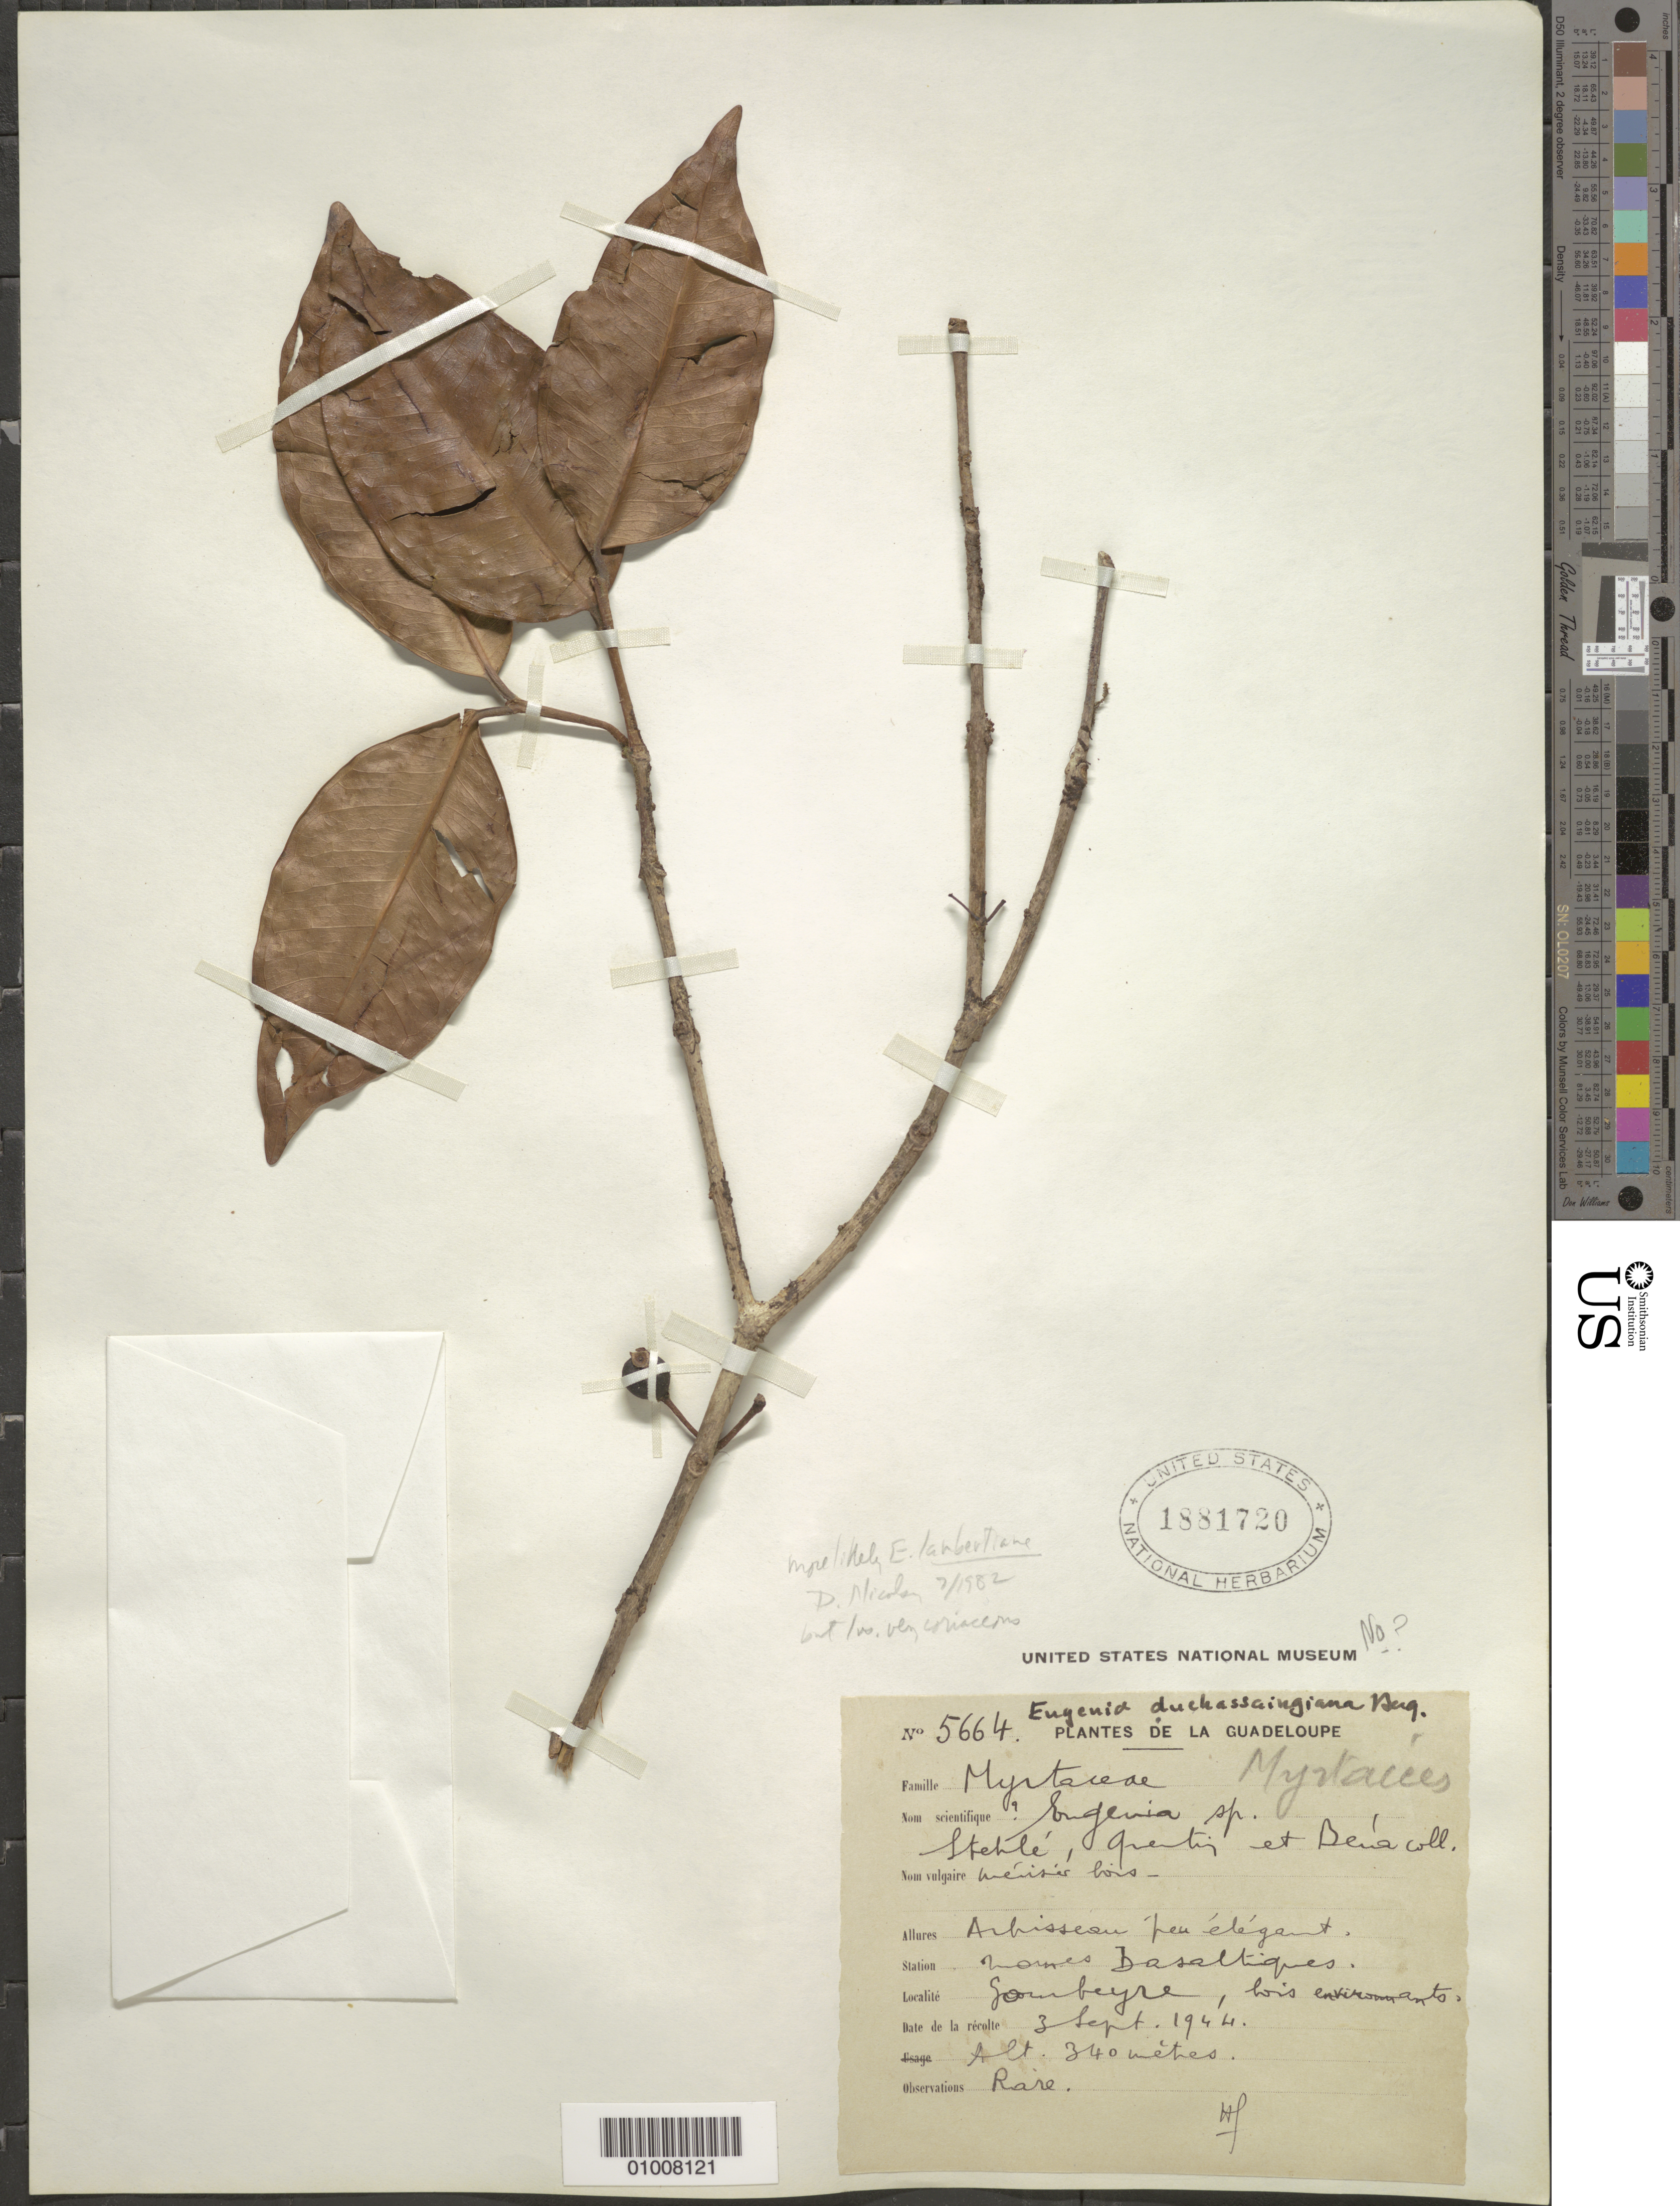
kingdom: Plantae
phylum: Tracheophyta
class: Magnoliopsida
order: Myrtales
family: Myrtaceae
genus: Eugenia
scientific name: Eugenia lambertiana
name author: DC.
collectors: H. Stehlé, R. Quentin & P. Bena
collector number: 5664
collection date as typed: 03 Sep 1944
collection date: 1944-09-03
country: Guadeloupe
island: Basse Terre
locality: Gombeyre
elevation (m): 340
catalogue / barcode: US 1881720